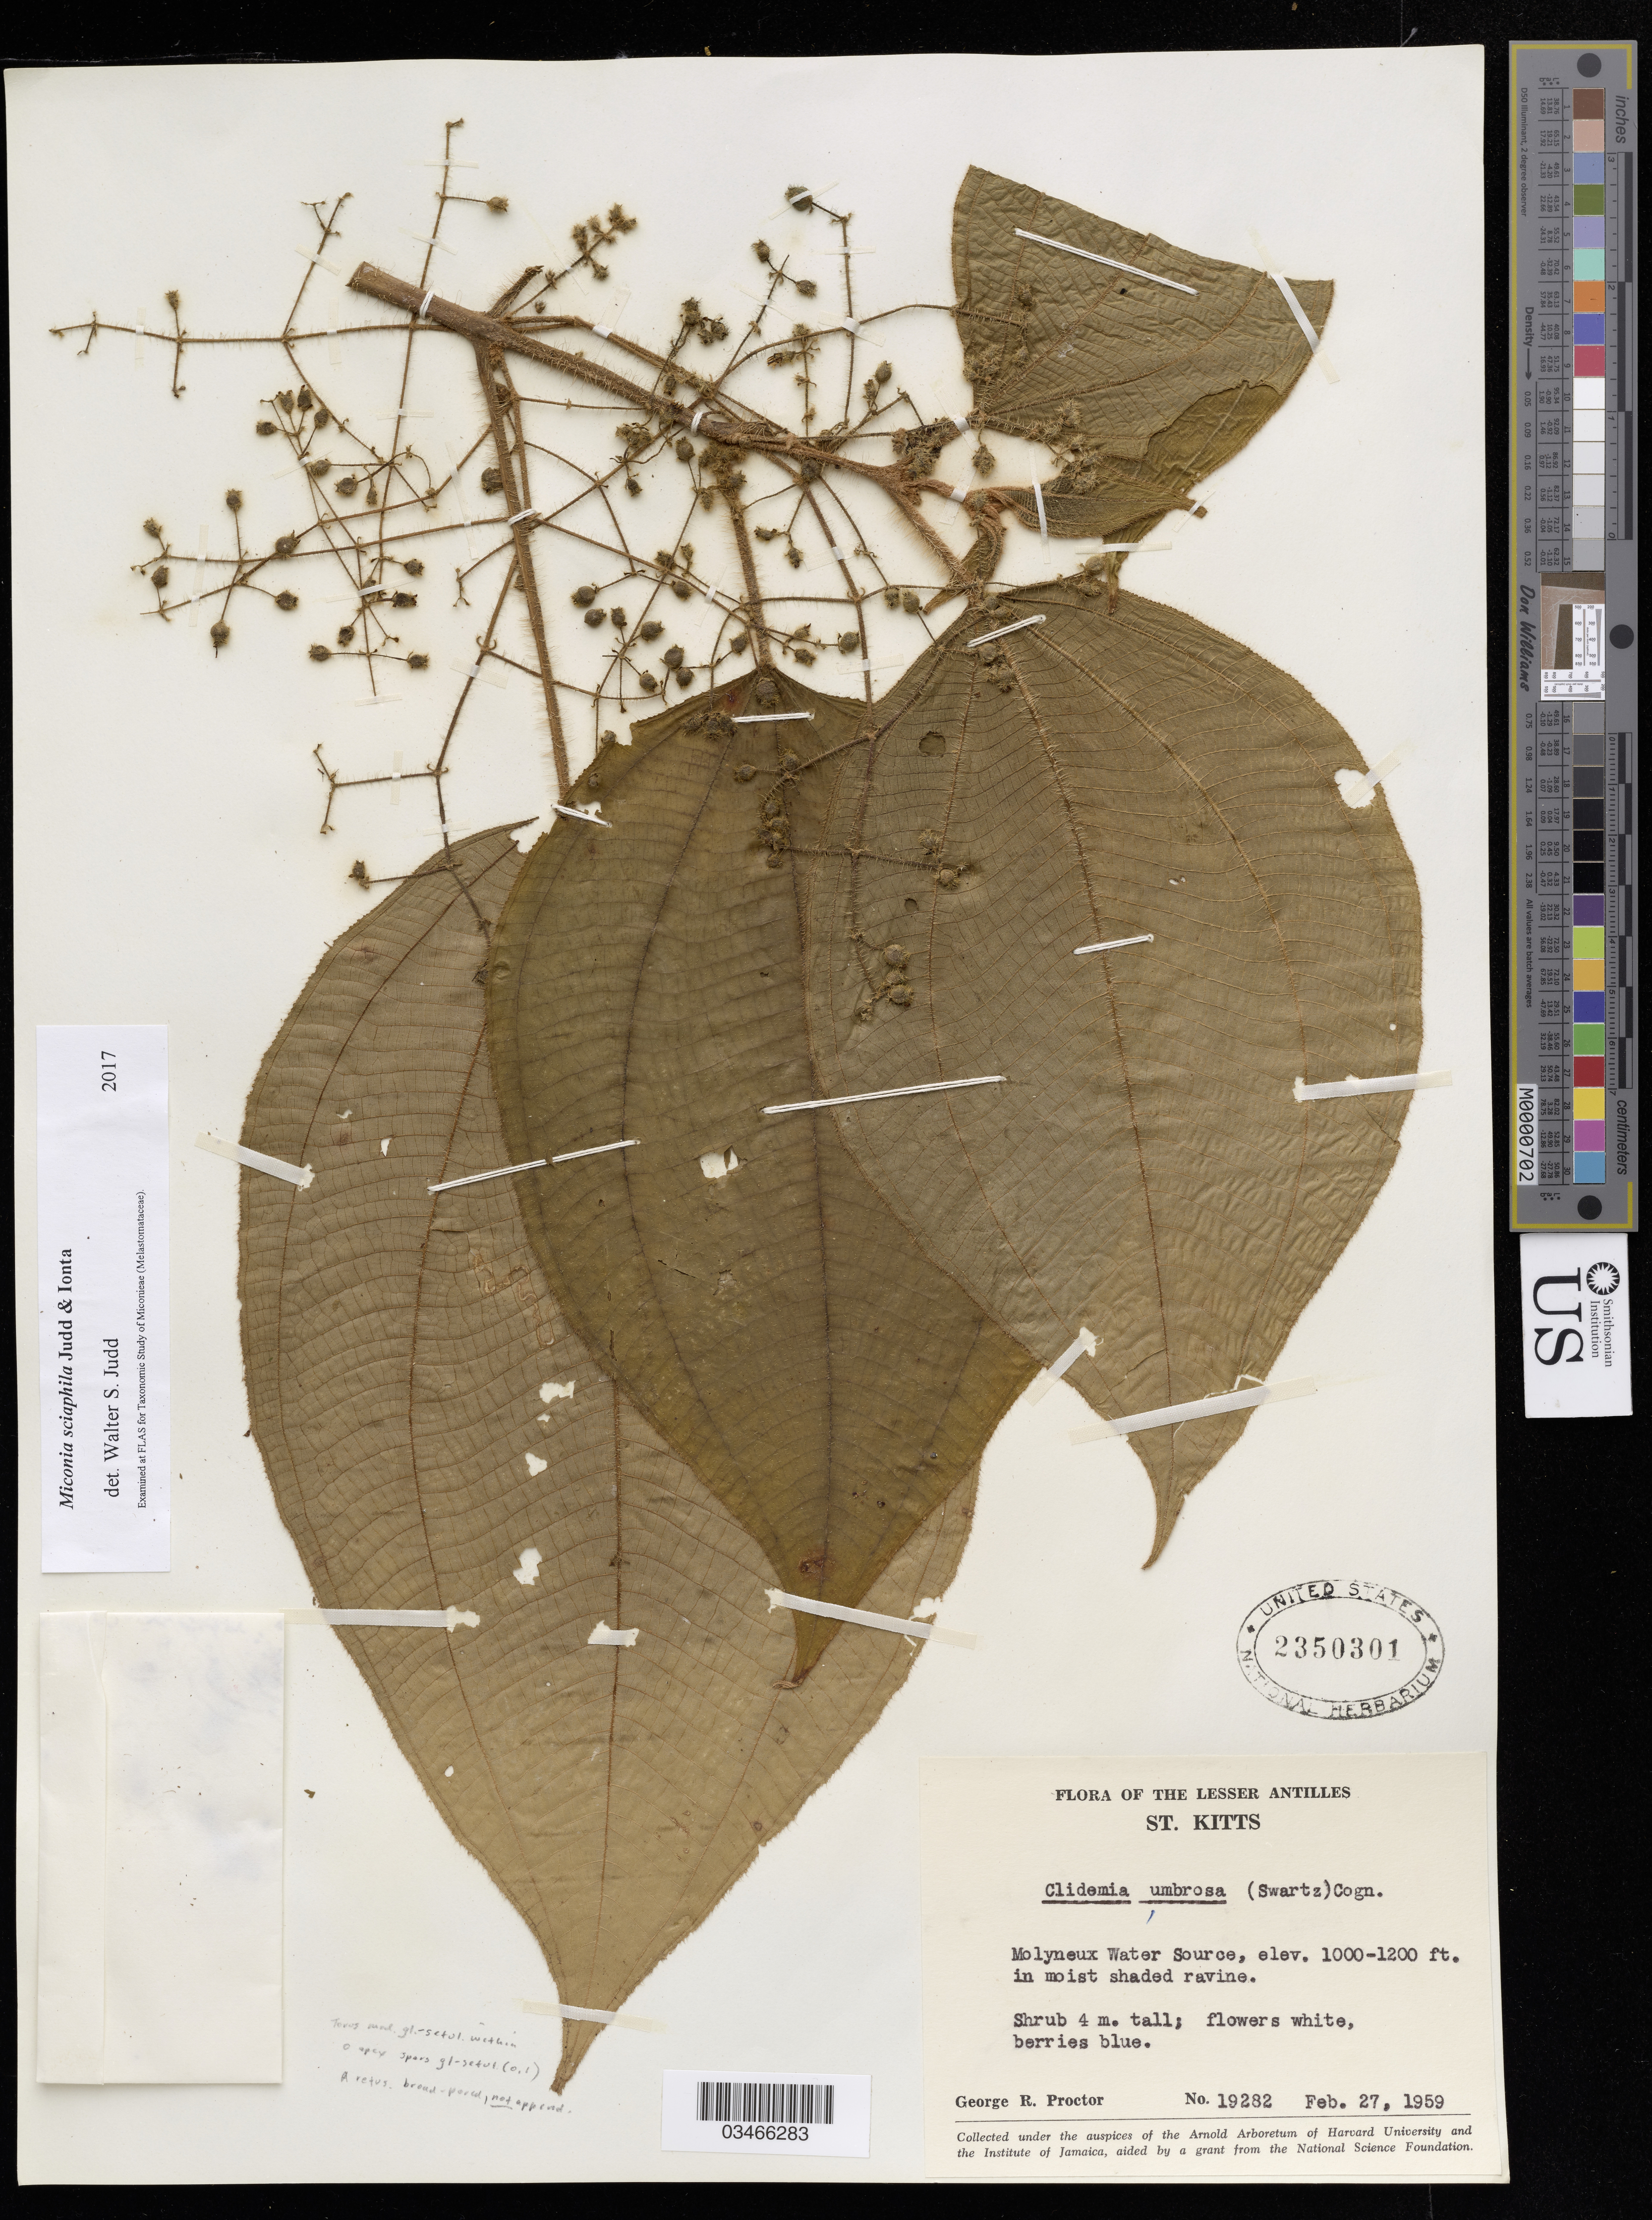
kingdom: Plantae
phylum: Tracheophyta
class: Magnoliopsida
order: Myrtales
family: Melastomataceae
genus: Miconia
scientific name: Miconia sciaphila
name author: Judd & Ionta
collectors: G. R. Proctor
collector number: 19282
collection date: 1959-02-27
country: St. Christopher-Nevis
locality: The Lesser Antilles. St. Kitts. Molyneux Water Source.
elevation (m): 305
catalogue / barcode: US 2350301